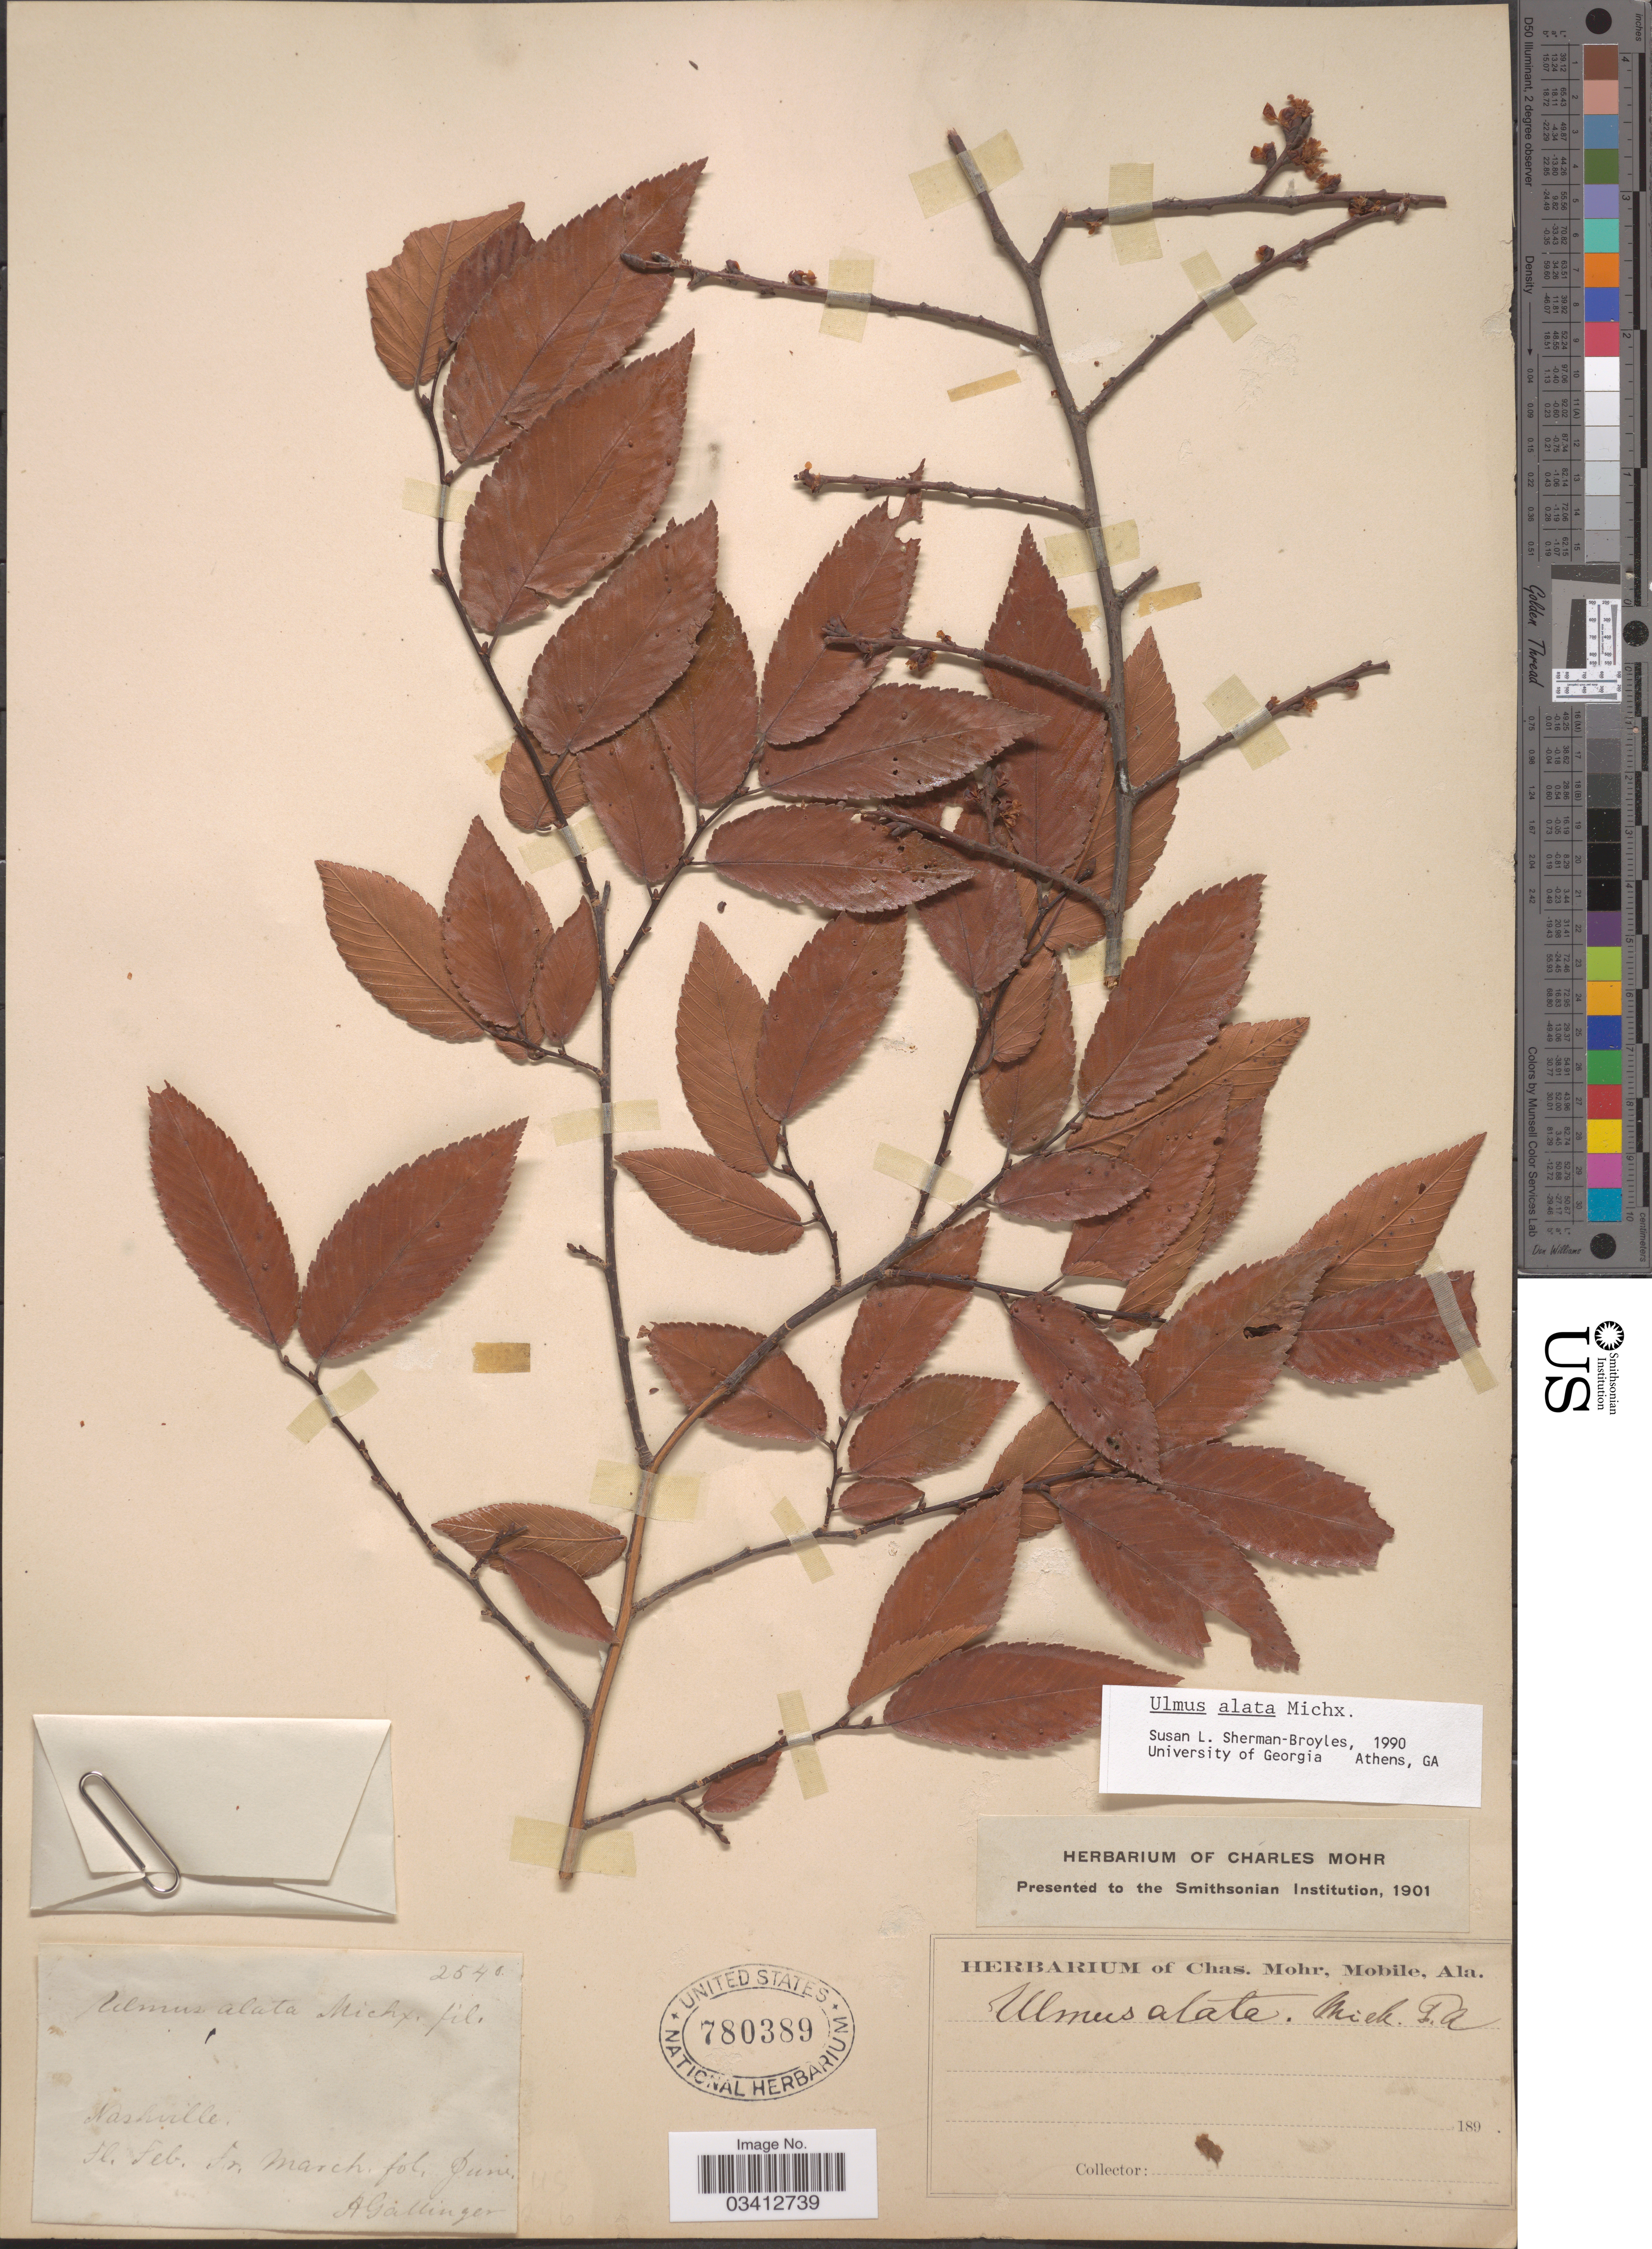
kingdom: Plantae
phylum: Tracheophyta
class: Magnoliopsida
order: Rosales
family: Ulmaceae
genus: Ulmus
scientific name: Ulmus alata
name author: Michx.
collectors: A. Gattinger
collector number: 2540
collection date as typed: Feb. March. June 189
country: United States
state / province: Tennessee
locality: Nashville.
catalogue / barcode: US 780389